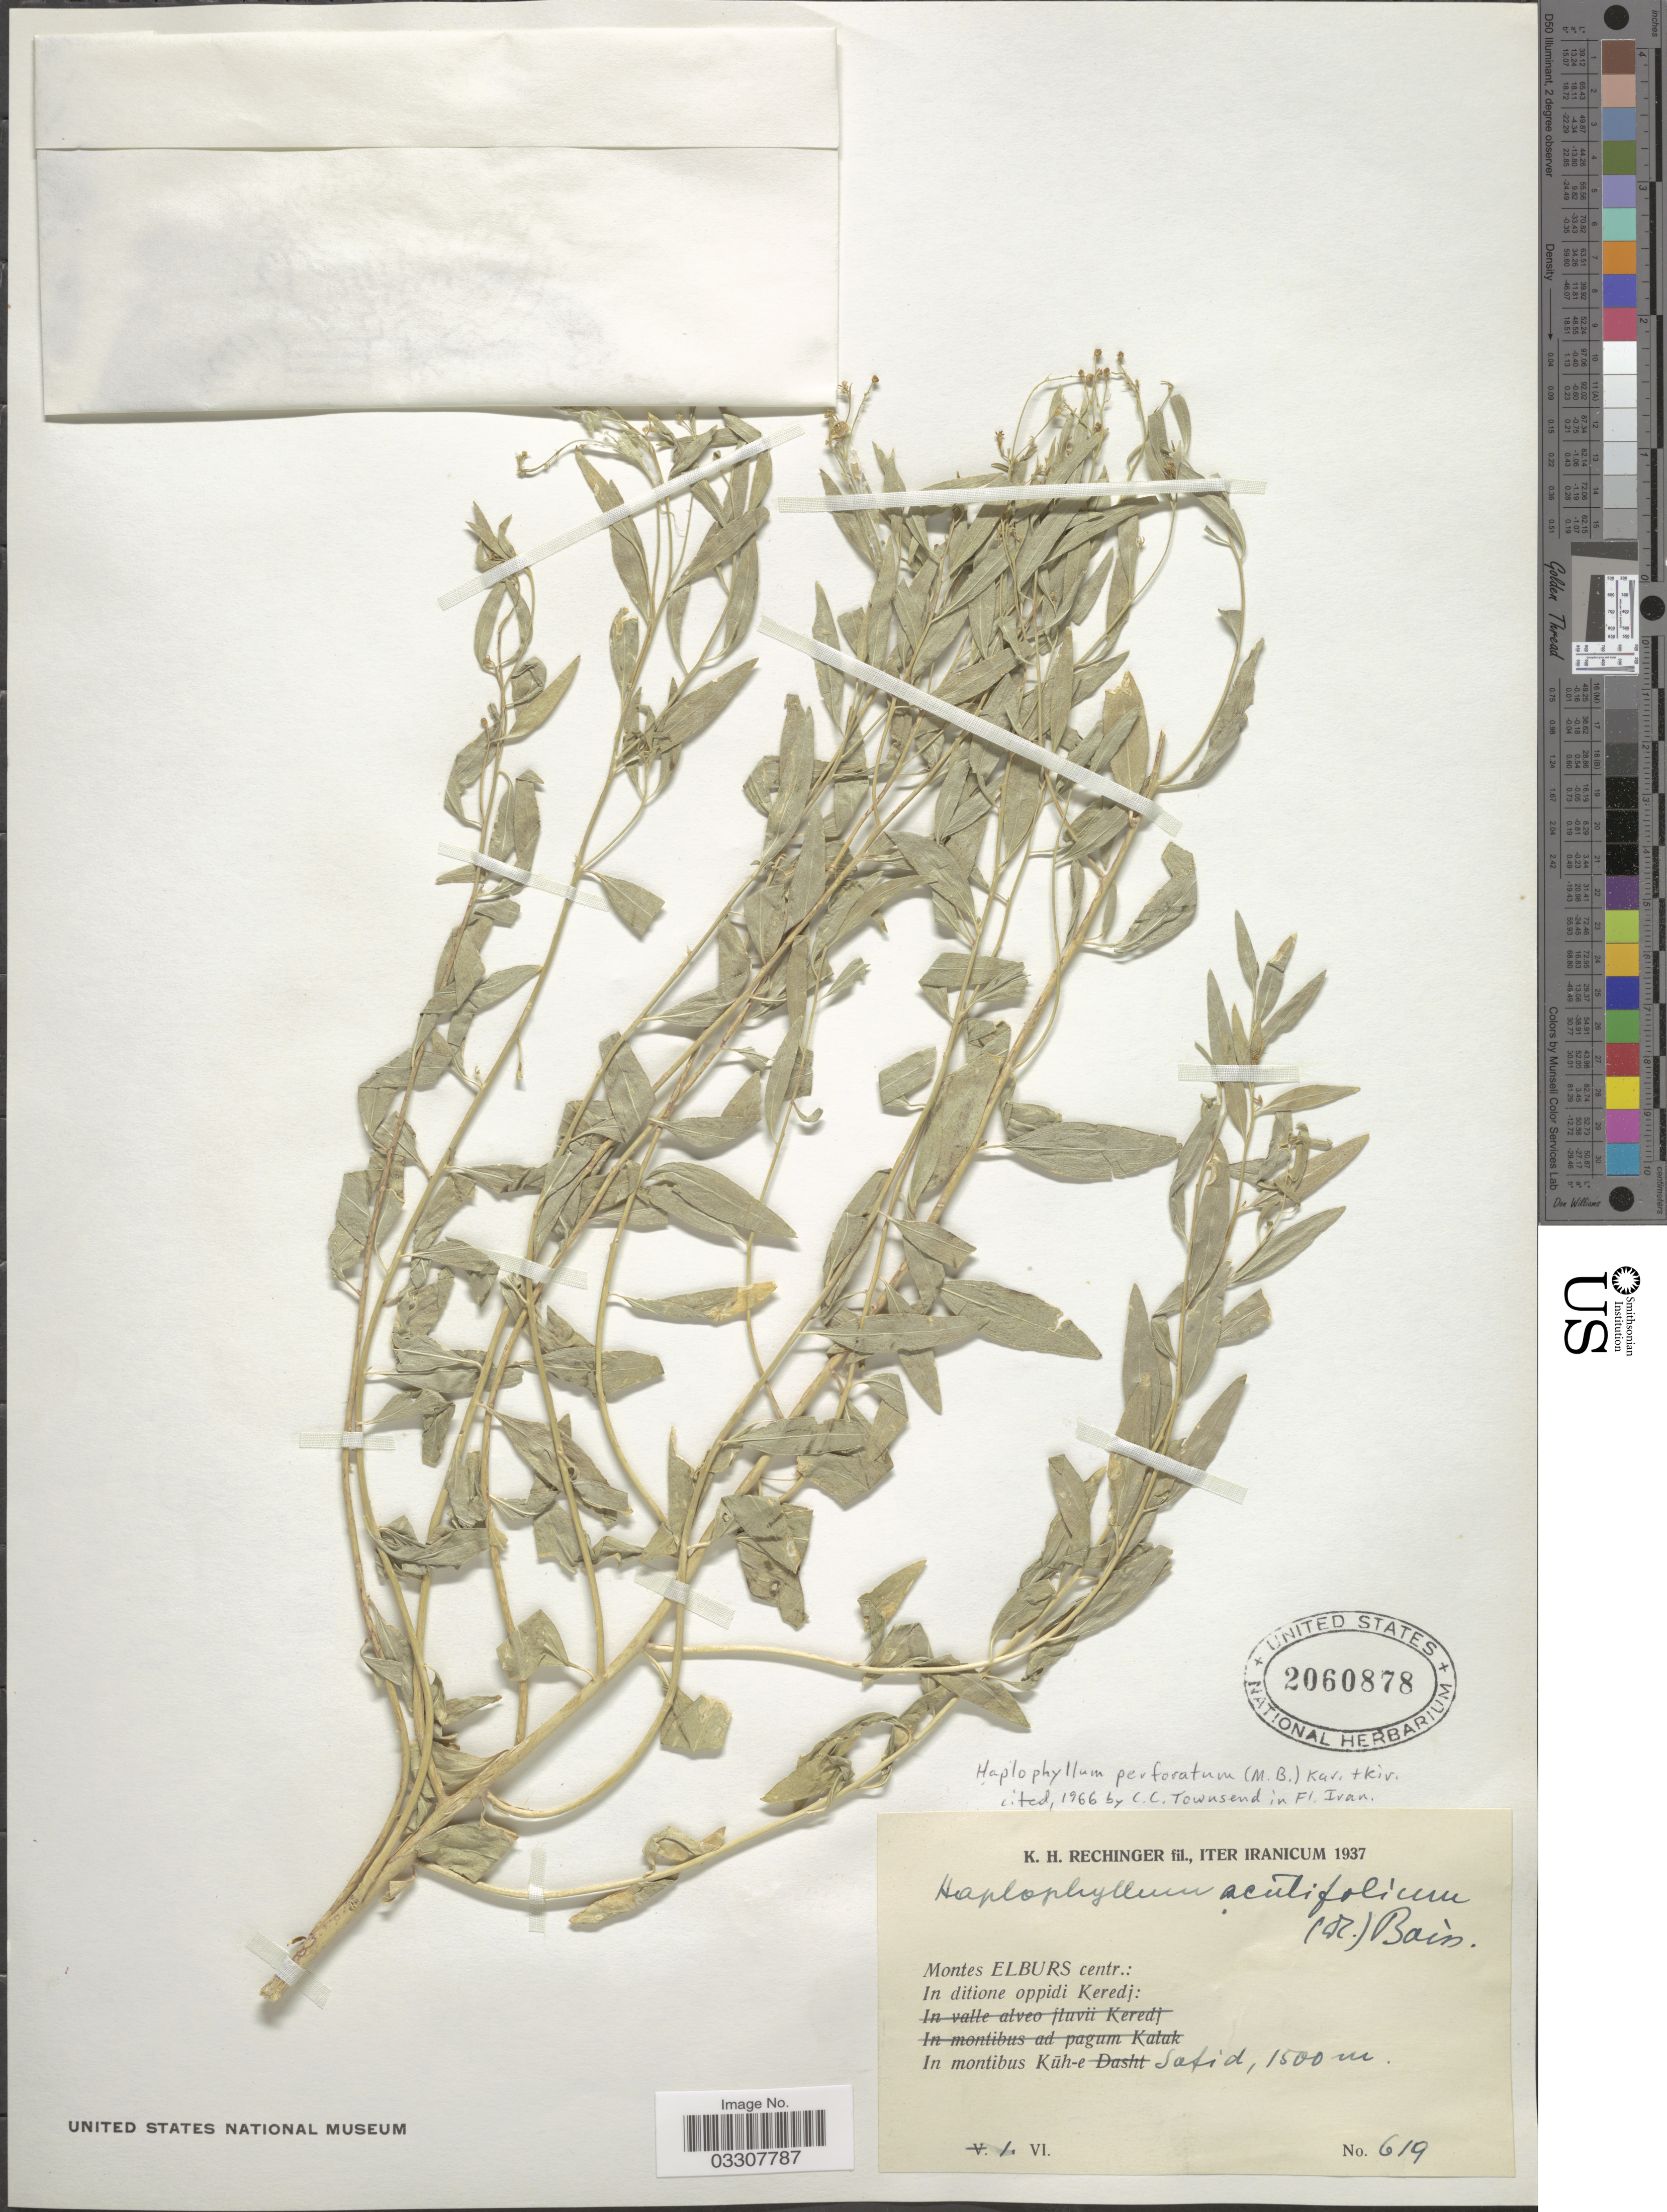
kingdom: Plantae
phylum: Tracheophyta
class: Magnoliopsida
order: Sapindales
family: Rutaceae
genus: Haplophyllum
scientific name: Haplophyllum acutifolium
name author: (DC.) G. Don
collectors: K. H. Rechinger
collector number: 619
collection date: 1937-06-01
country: Iran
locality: Iter Iranicum. Montes Elburs centr.: In ditione oppidi Keredj: In montibus Kūh-e-Safid.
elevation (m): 1500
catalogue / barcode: US 2060878